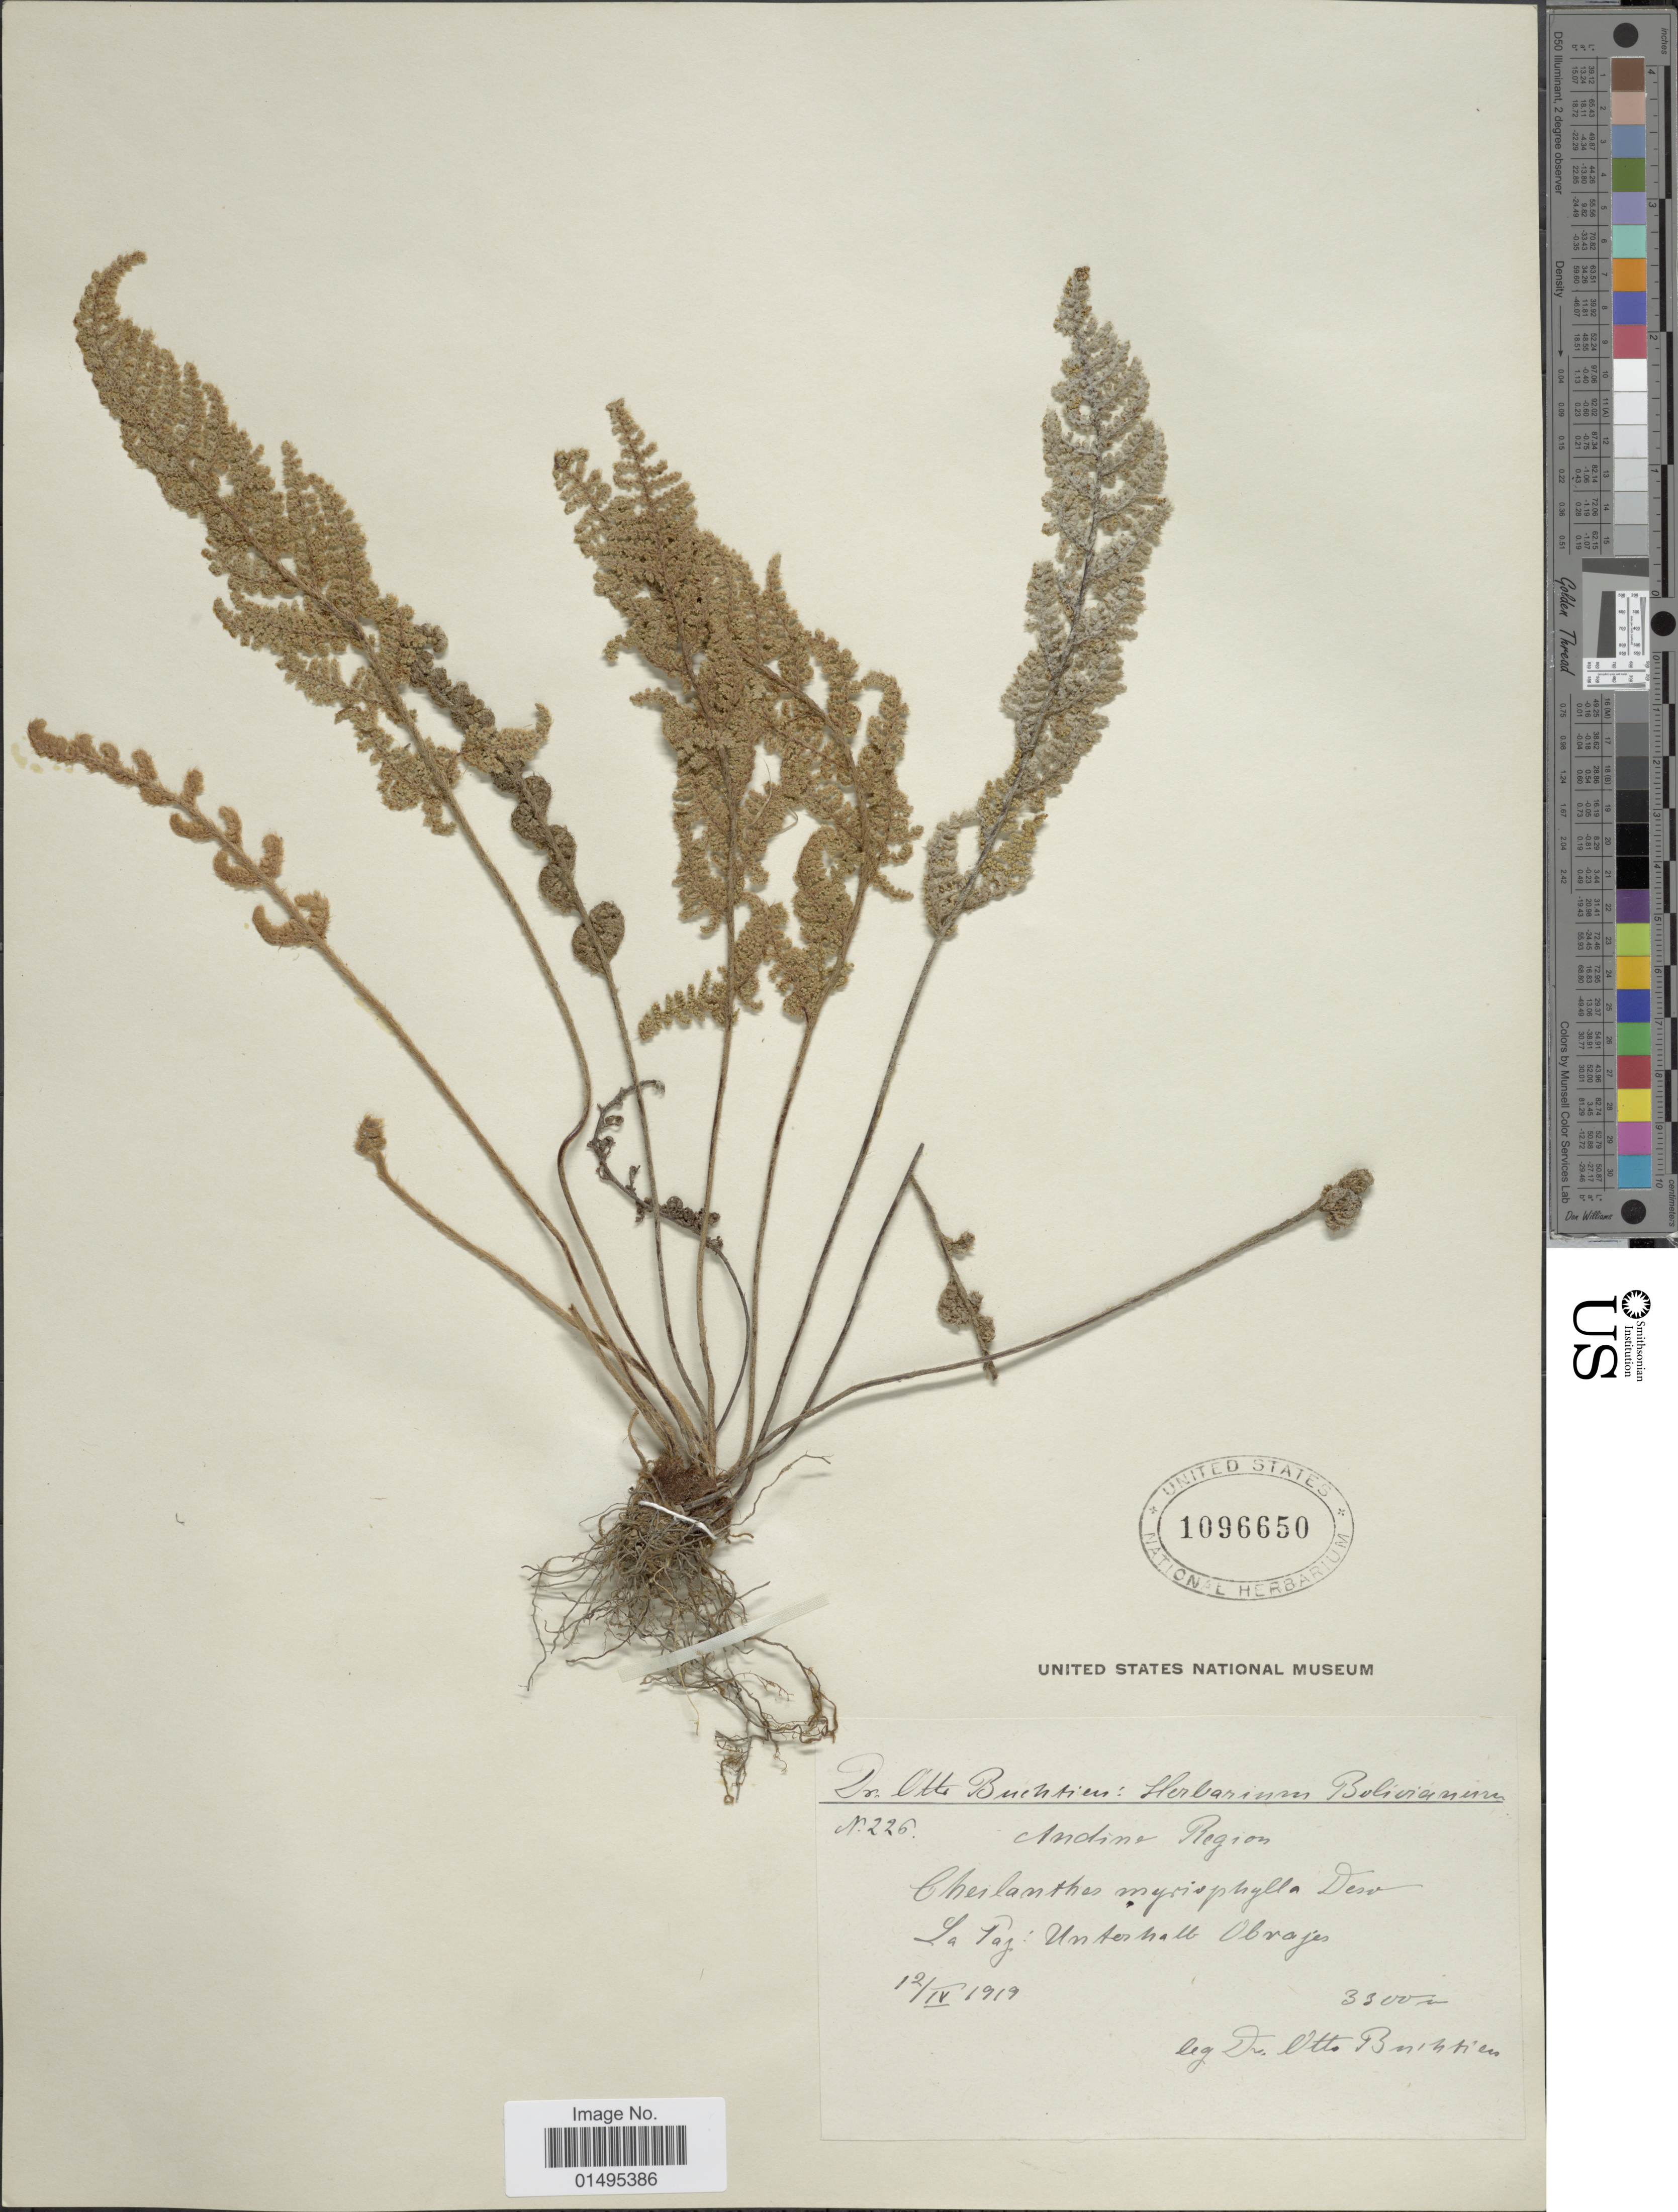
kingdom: Plantae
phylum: Tracheophyta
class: Polypodiopsida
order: Polypodiales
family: Pteridaceae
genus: Myriopteris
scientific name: Myriopteris myriophylla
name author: (Desv.) J. Sm.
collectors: O. Buchtien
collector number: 226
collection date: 1919-04-12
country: Bolivia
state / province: La Paz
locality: Andina Region, La Paz: Unter halb Obrajes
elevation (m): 3300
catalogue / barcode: US 1096650